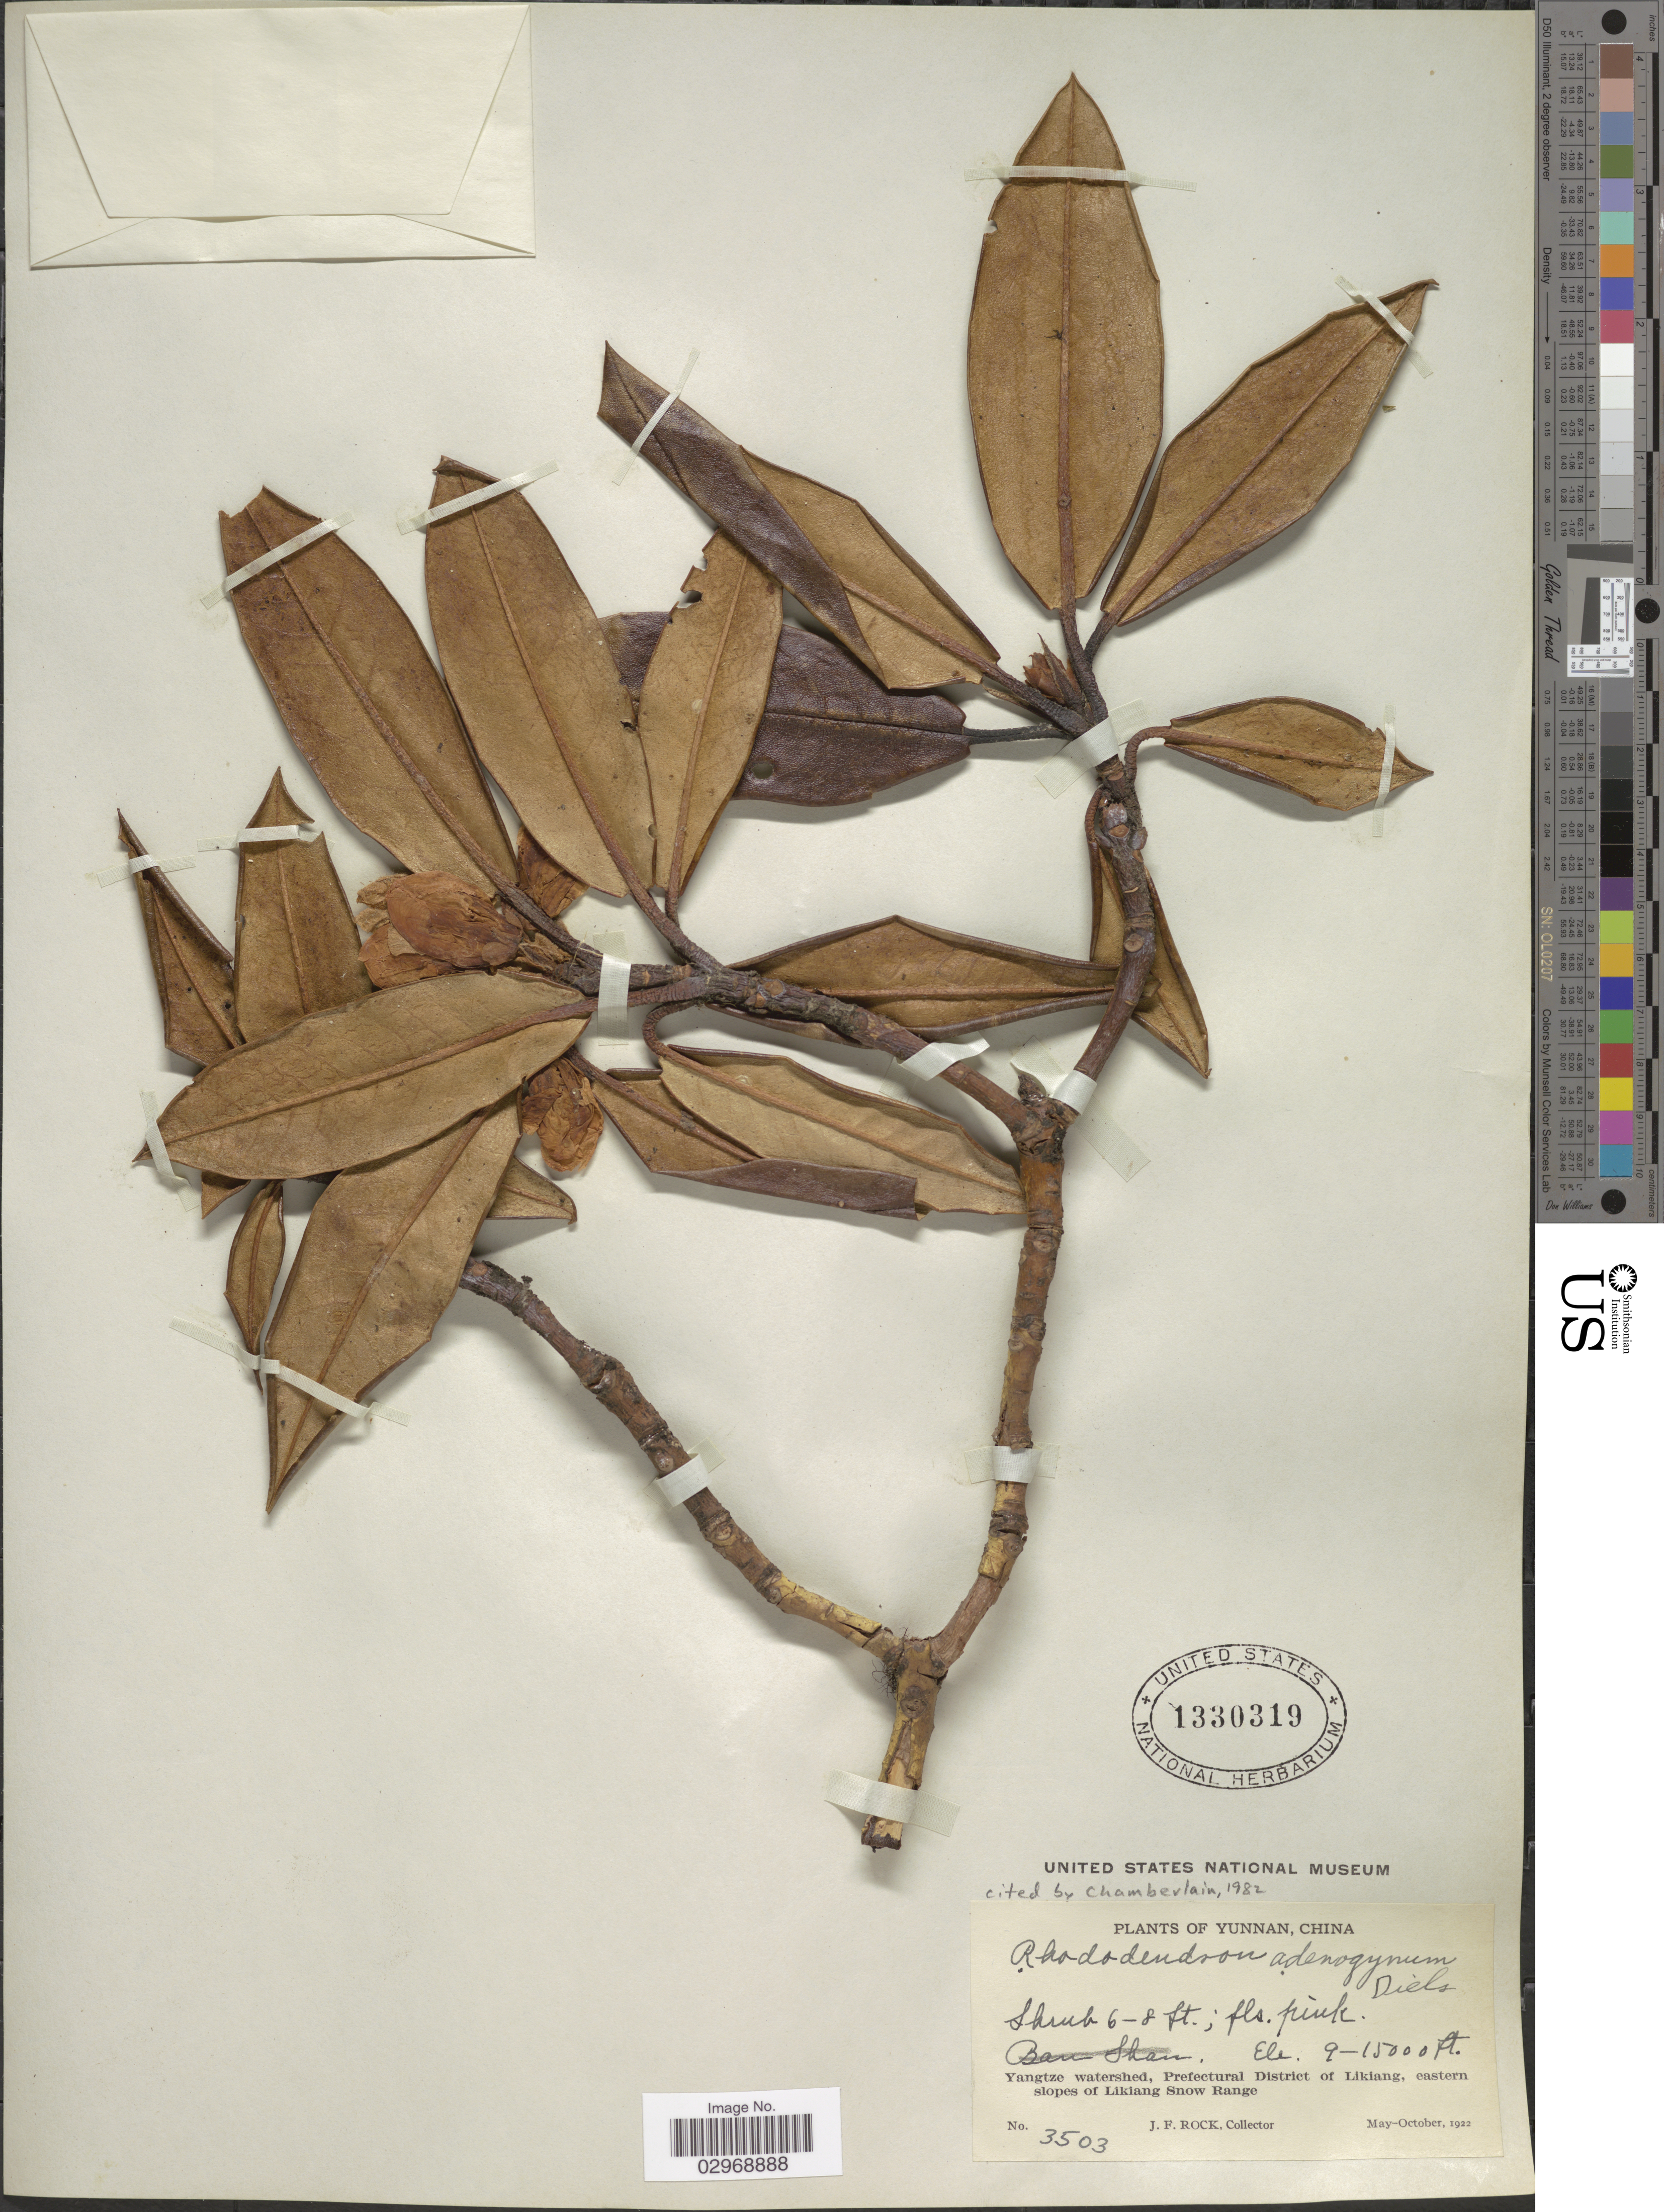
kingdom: Plantae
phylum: Tracheophyta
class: Magnoliopsida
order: Ericales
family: Ericaceae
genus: Rhododendron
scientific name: Rhododendron adenogynum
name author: Diels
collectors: J. Rock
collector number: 3503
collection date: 1922-05/1922-10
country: China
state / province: Yunnan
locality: Yangtze watershed, Prefectural District of Likiang, eastern slopes of Likiang Snow Range.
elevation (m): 2743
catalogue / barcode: US 1330319